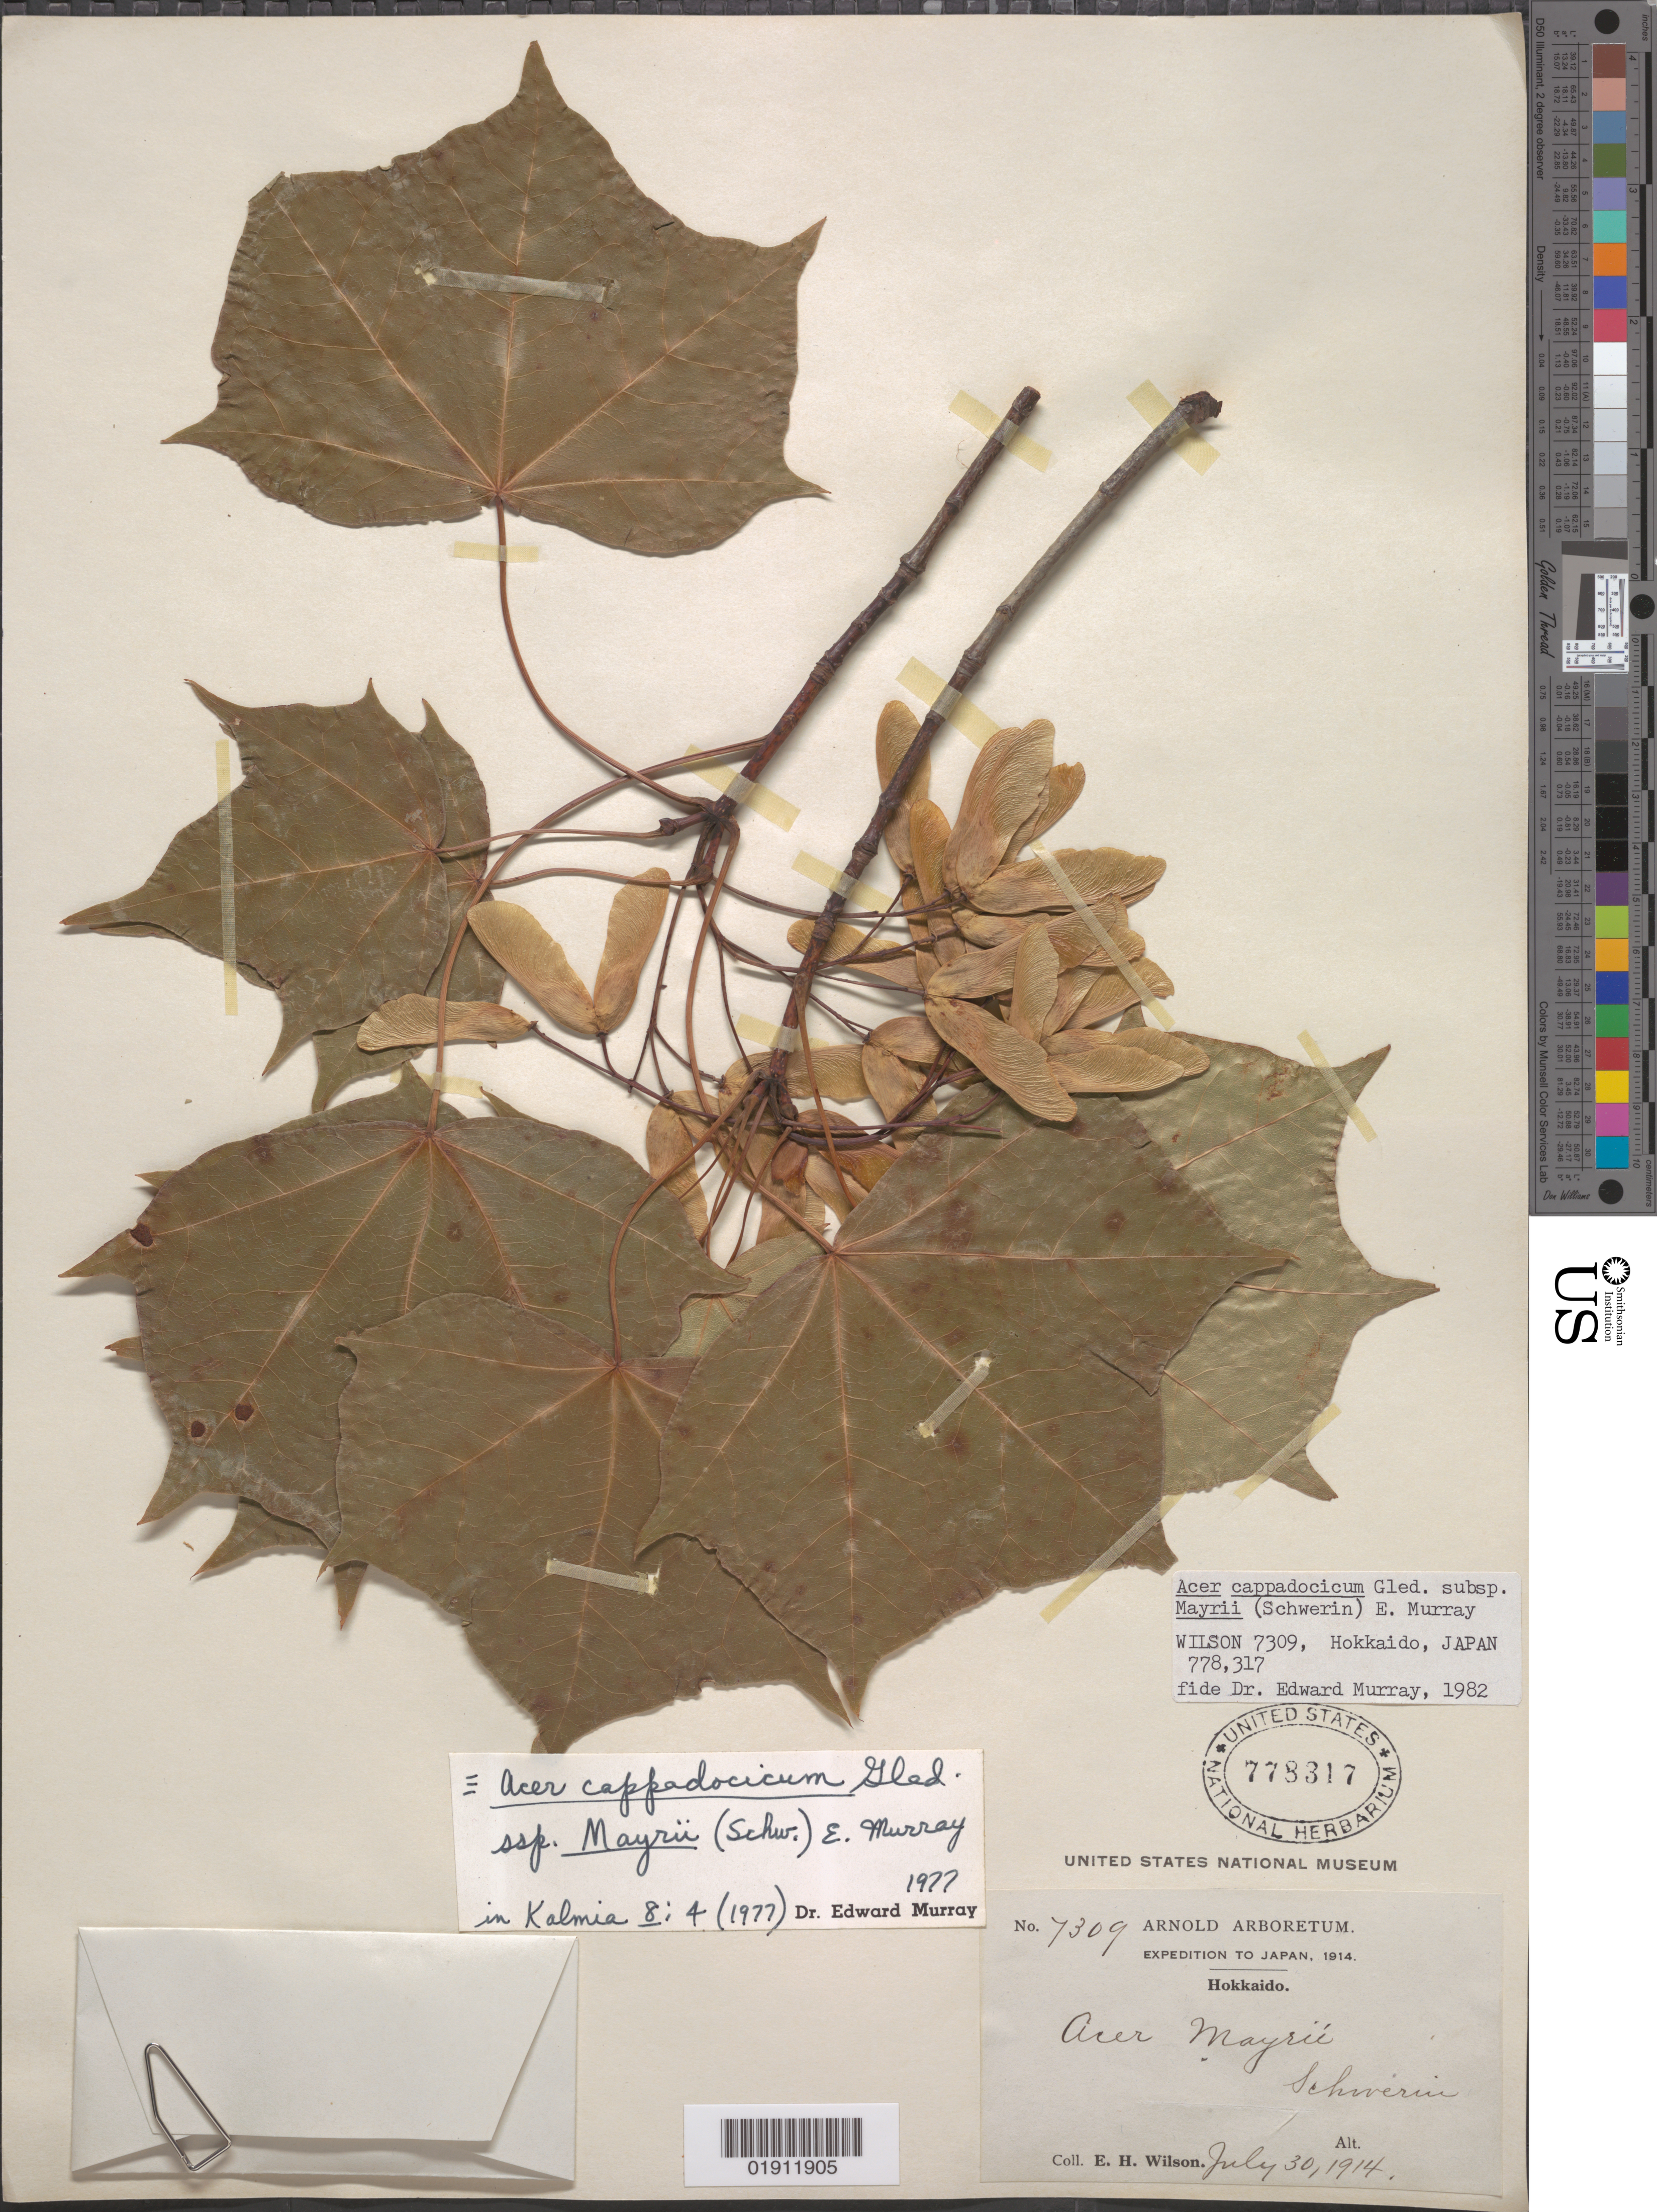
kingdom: Plantae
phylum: Tracheophyta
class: Magnoliopsida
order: Sapindales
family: Sapindaceae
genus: Acer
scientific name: Acer cappadocicum subsp. mayrii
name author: (Schwer.) A.E. Murray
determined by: Murray, Edward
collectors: E. H. Wilson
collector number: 7309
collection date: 1914-07-30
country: Japan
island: Hokkaido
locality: Hokkaido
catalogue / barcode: US 778317